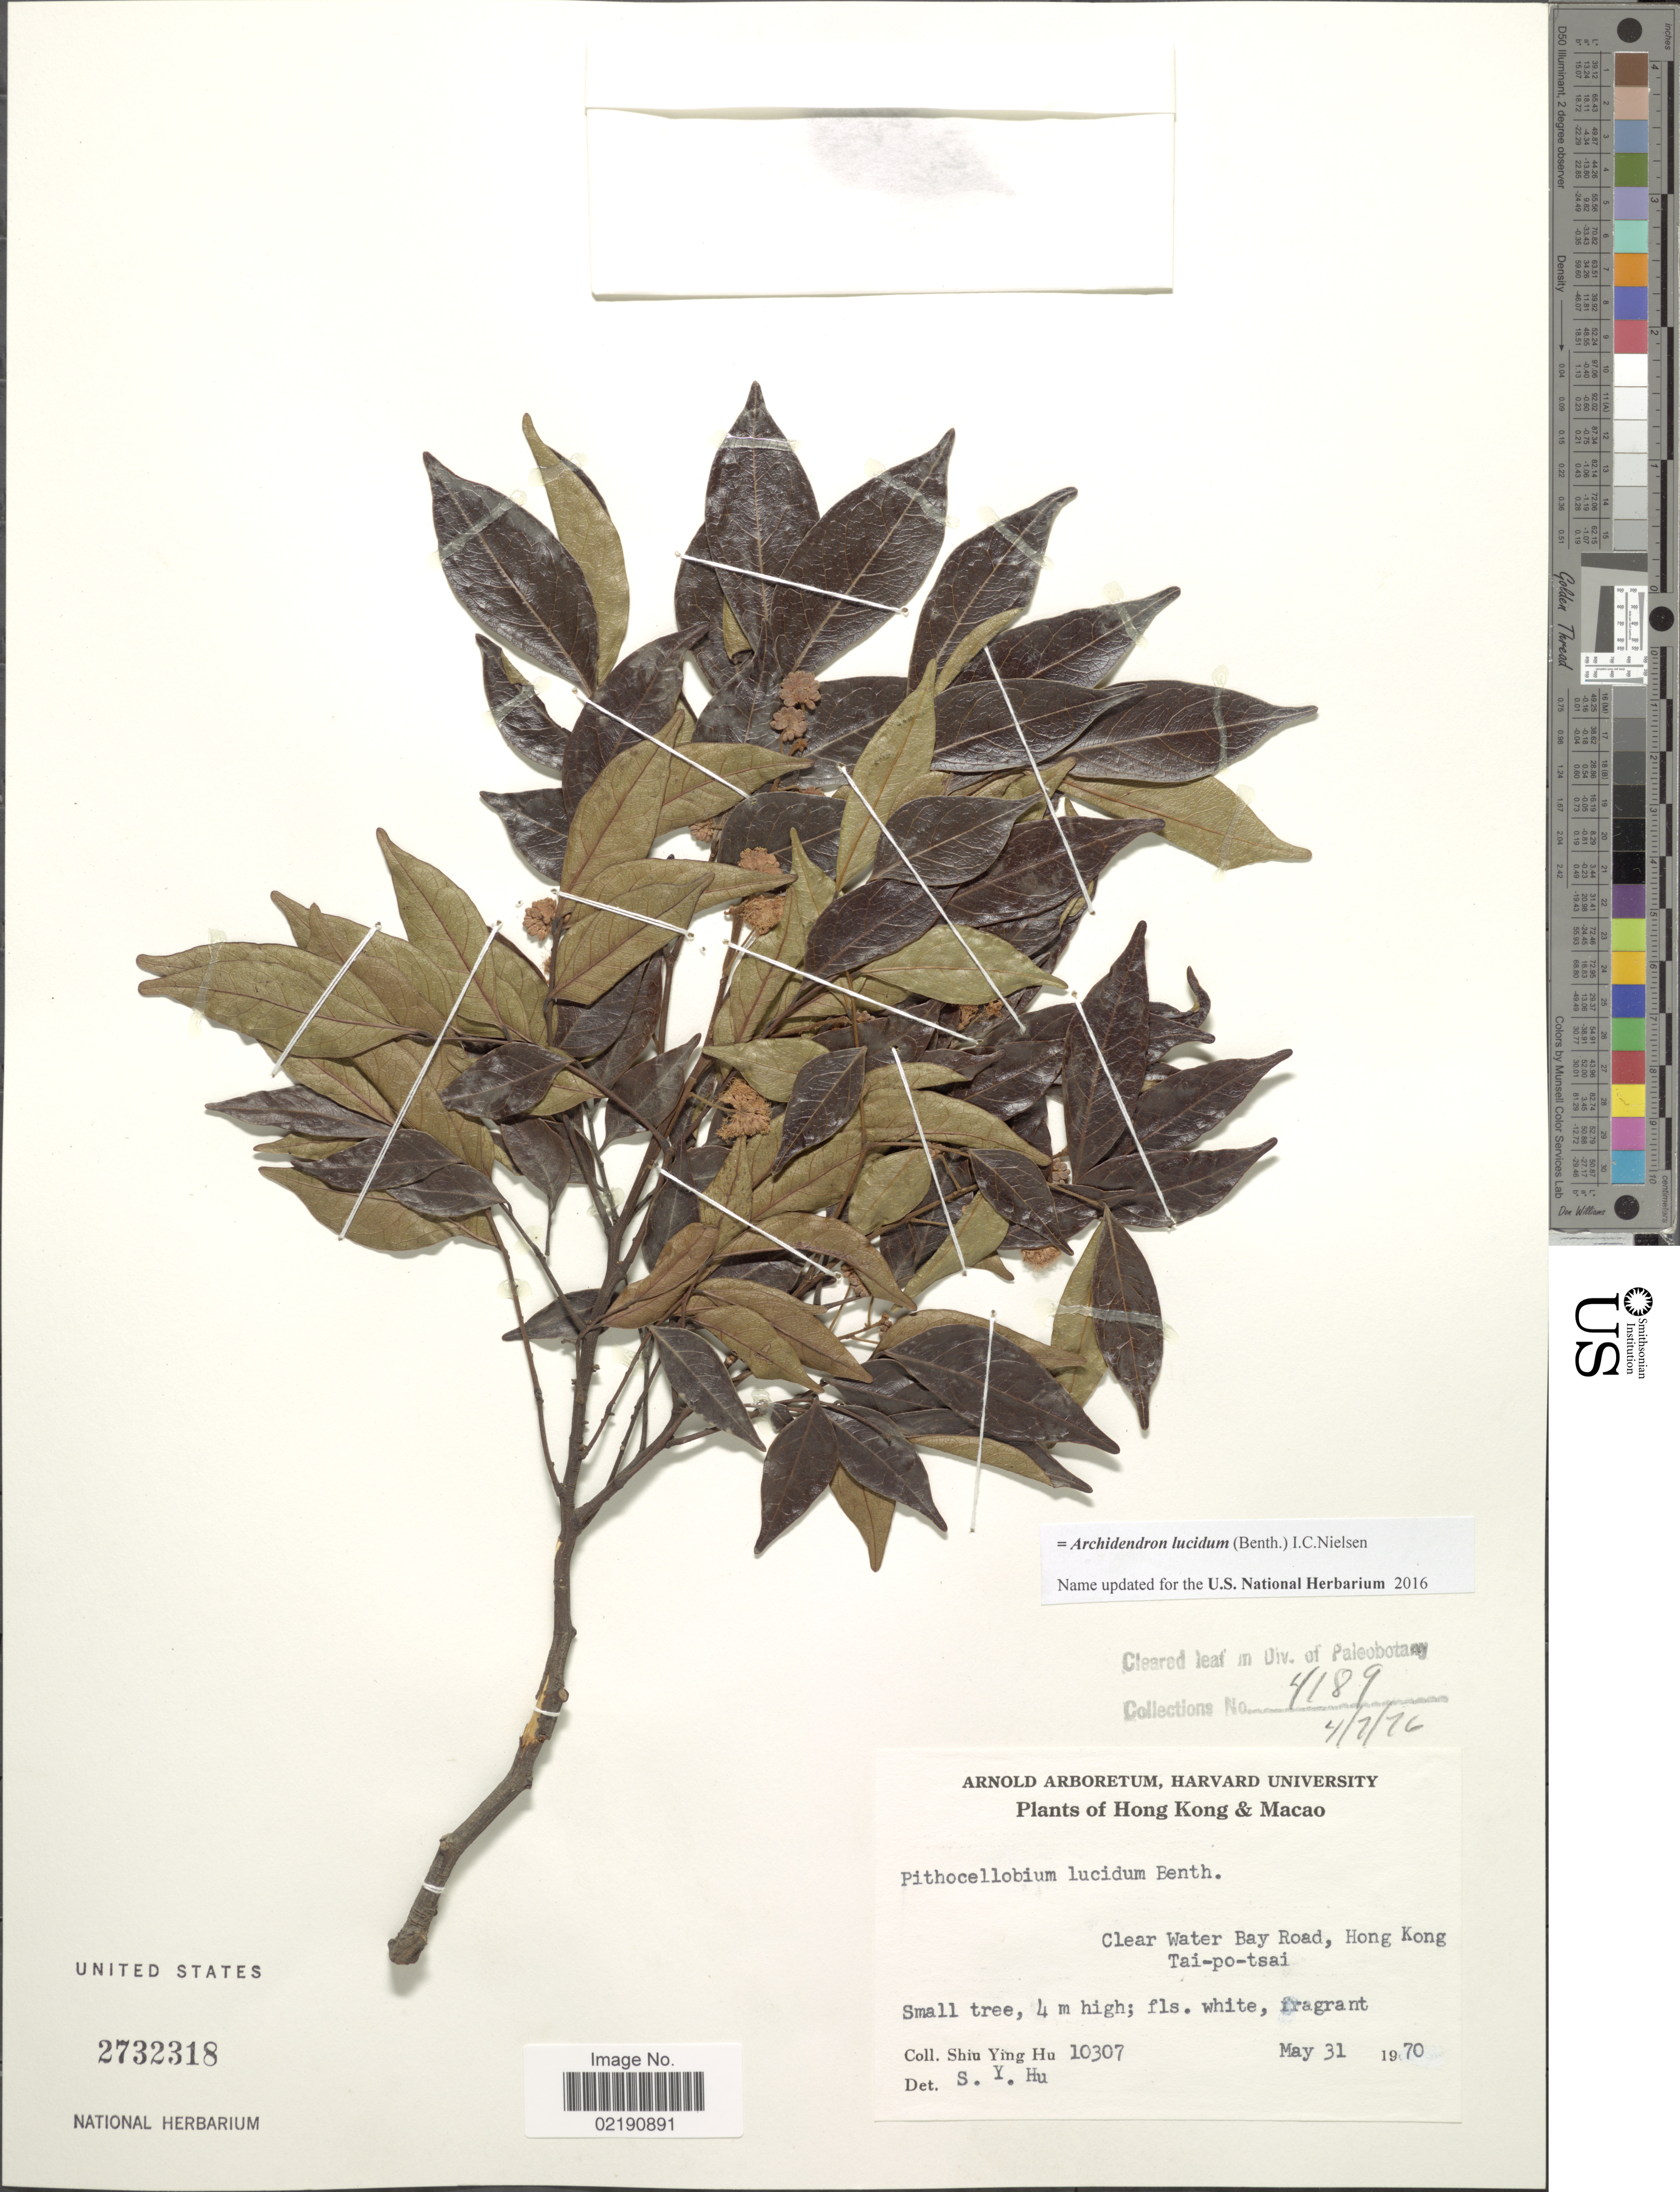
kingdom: Plantae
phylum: Tracheophyta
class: Magnoliopsida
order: Fabales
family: Fabaceae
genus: Archidendron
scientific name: Archidendron lucidum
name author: (Benth.) I.C. Nielsen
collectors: S. Y. Hu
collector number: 10307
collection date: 1970-05-31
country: China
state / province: Hong Kong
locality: Macao, Clear Water Bay Road, Hong Kong, Tai-po-tsai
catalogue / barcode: US 2732318